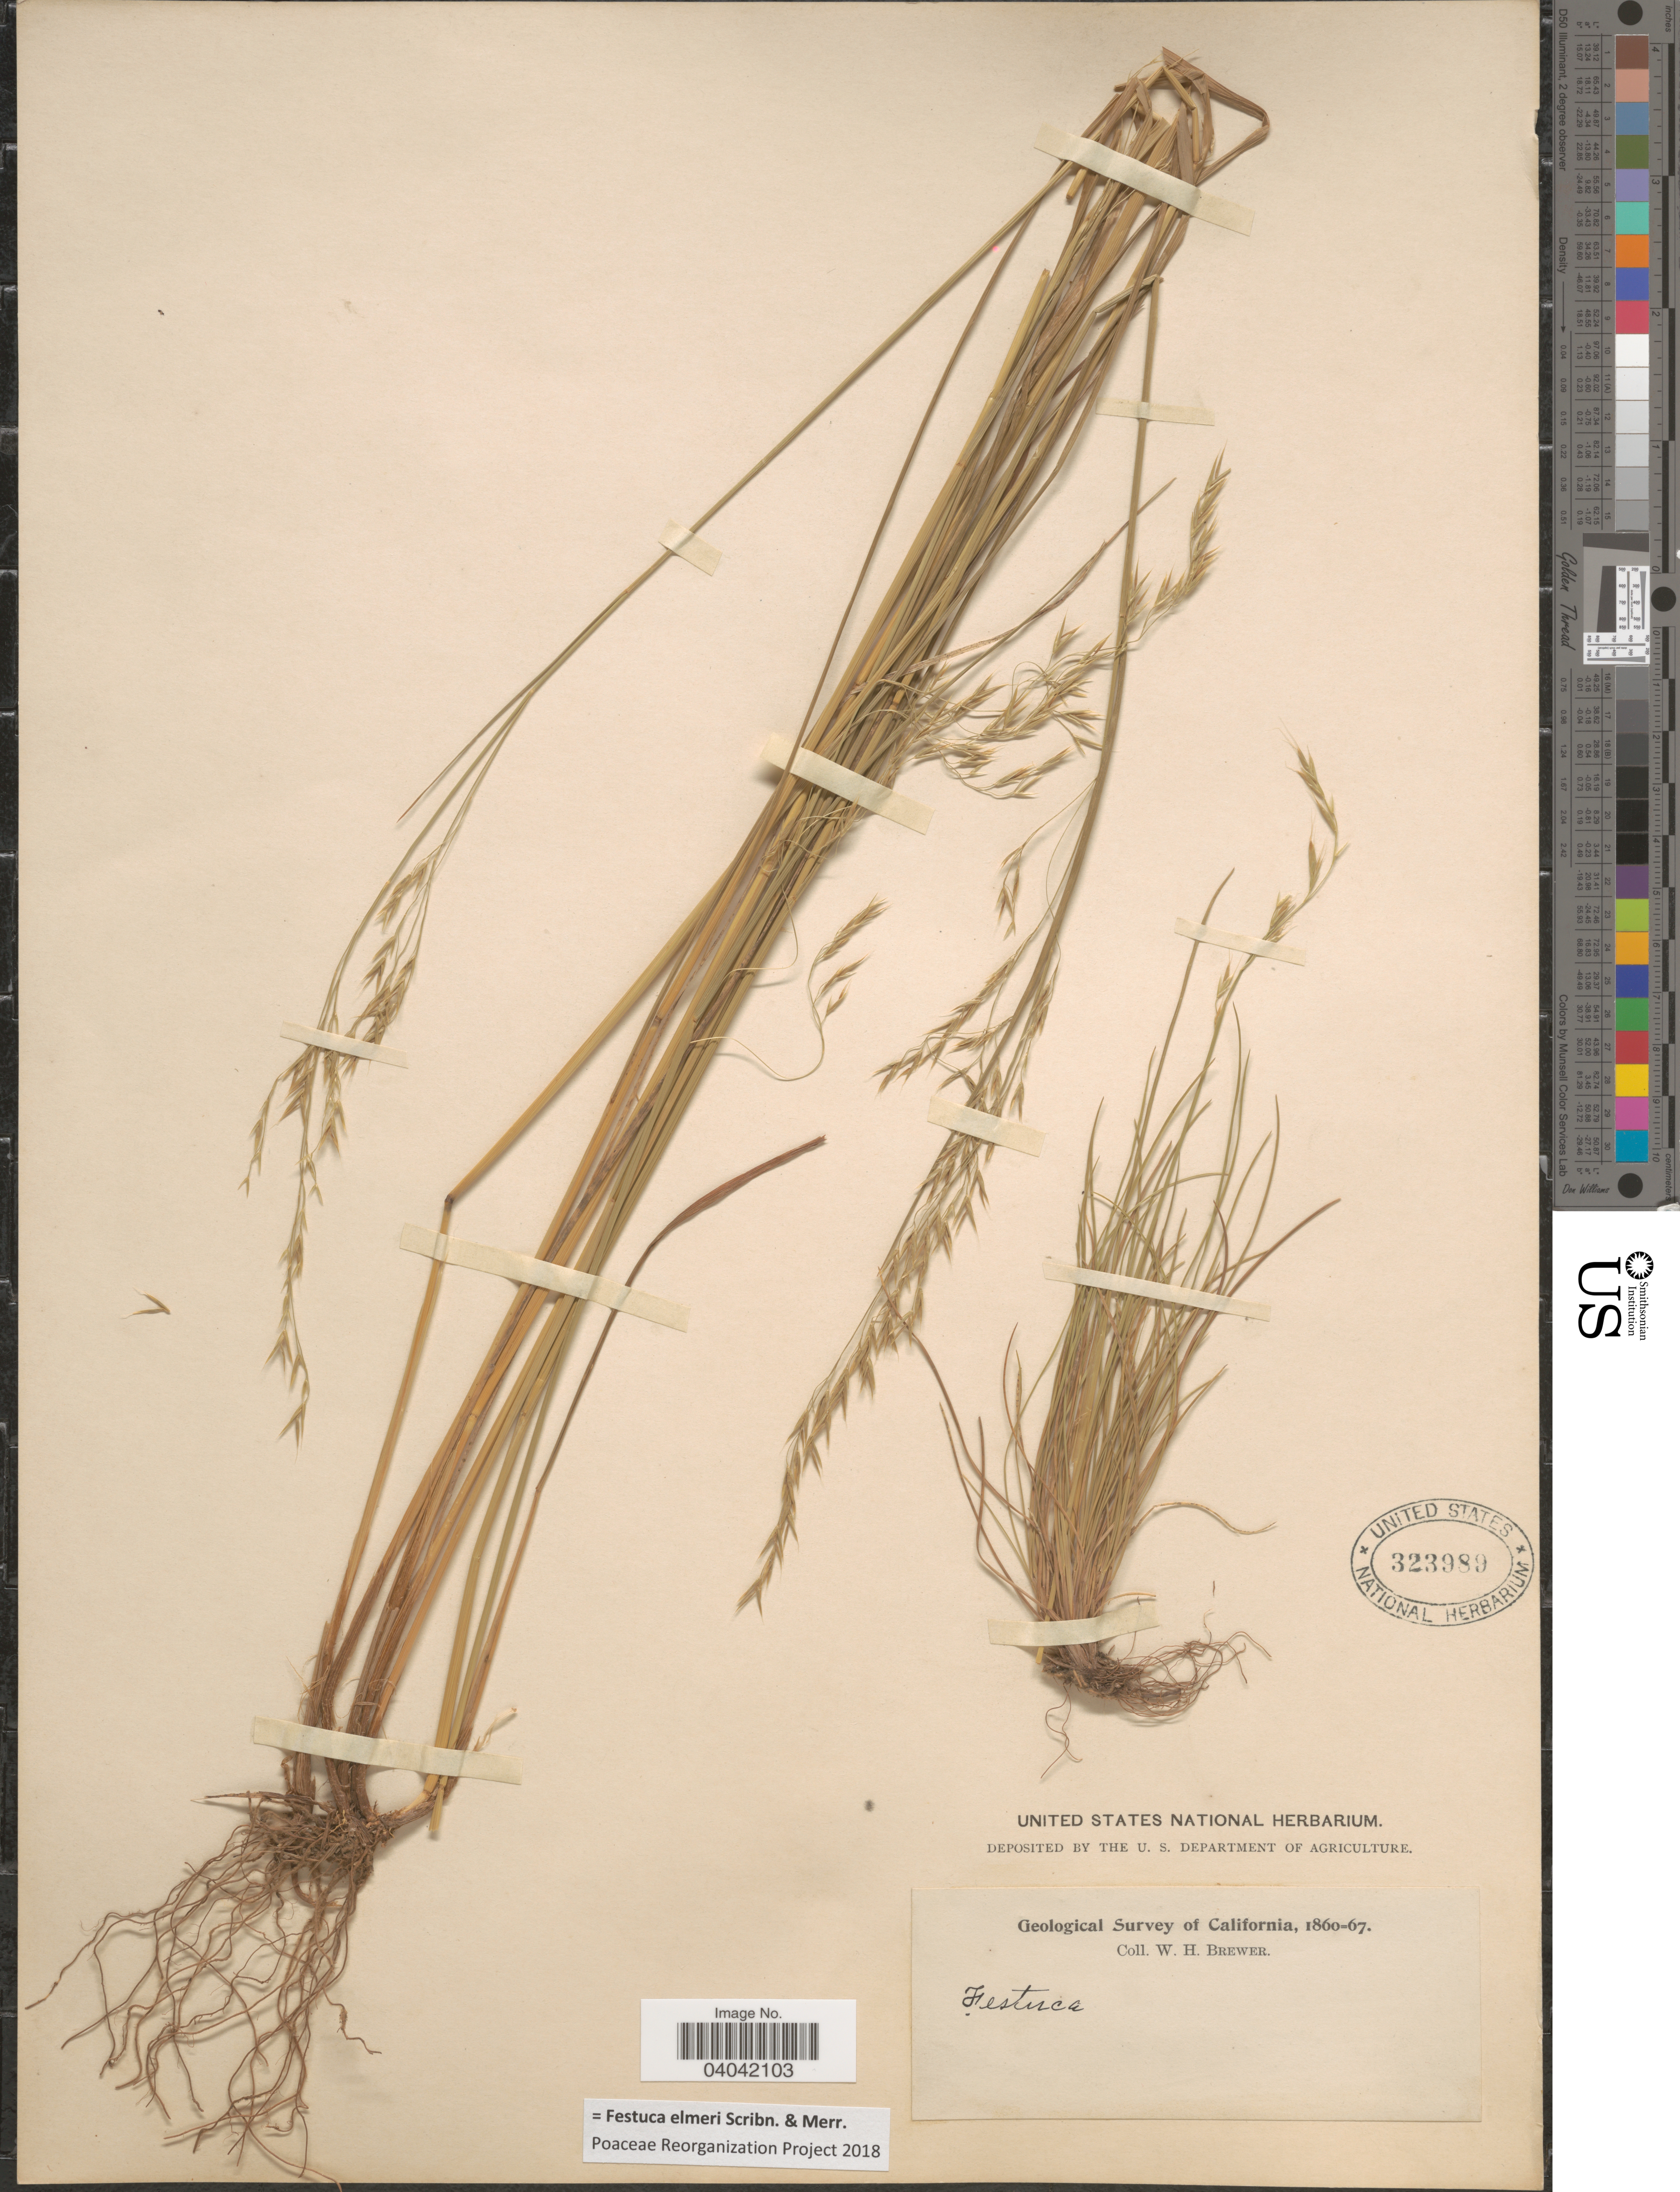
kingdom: Plantae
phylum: Tracheophyta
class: Liliopsida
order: Poales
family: Poaceae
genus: Festuca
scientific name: Festuca elmeri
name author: Scribn. & Merr.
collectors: W. H. Brewer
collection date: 1860/1867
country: United States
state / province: California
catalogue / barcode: US 323989